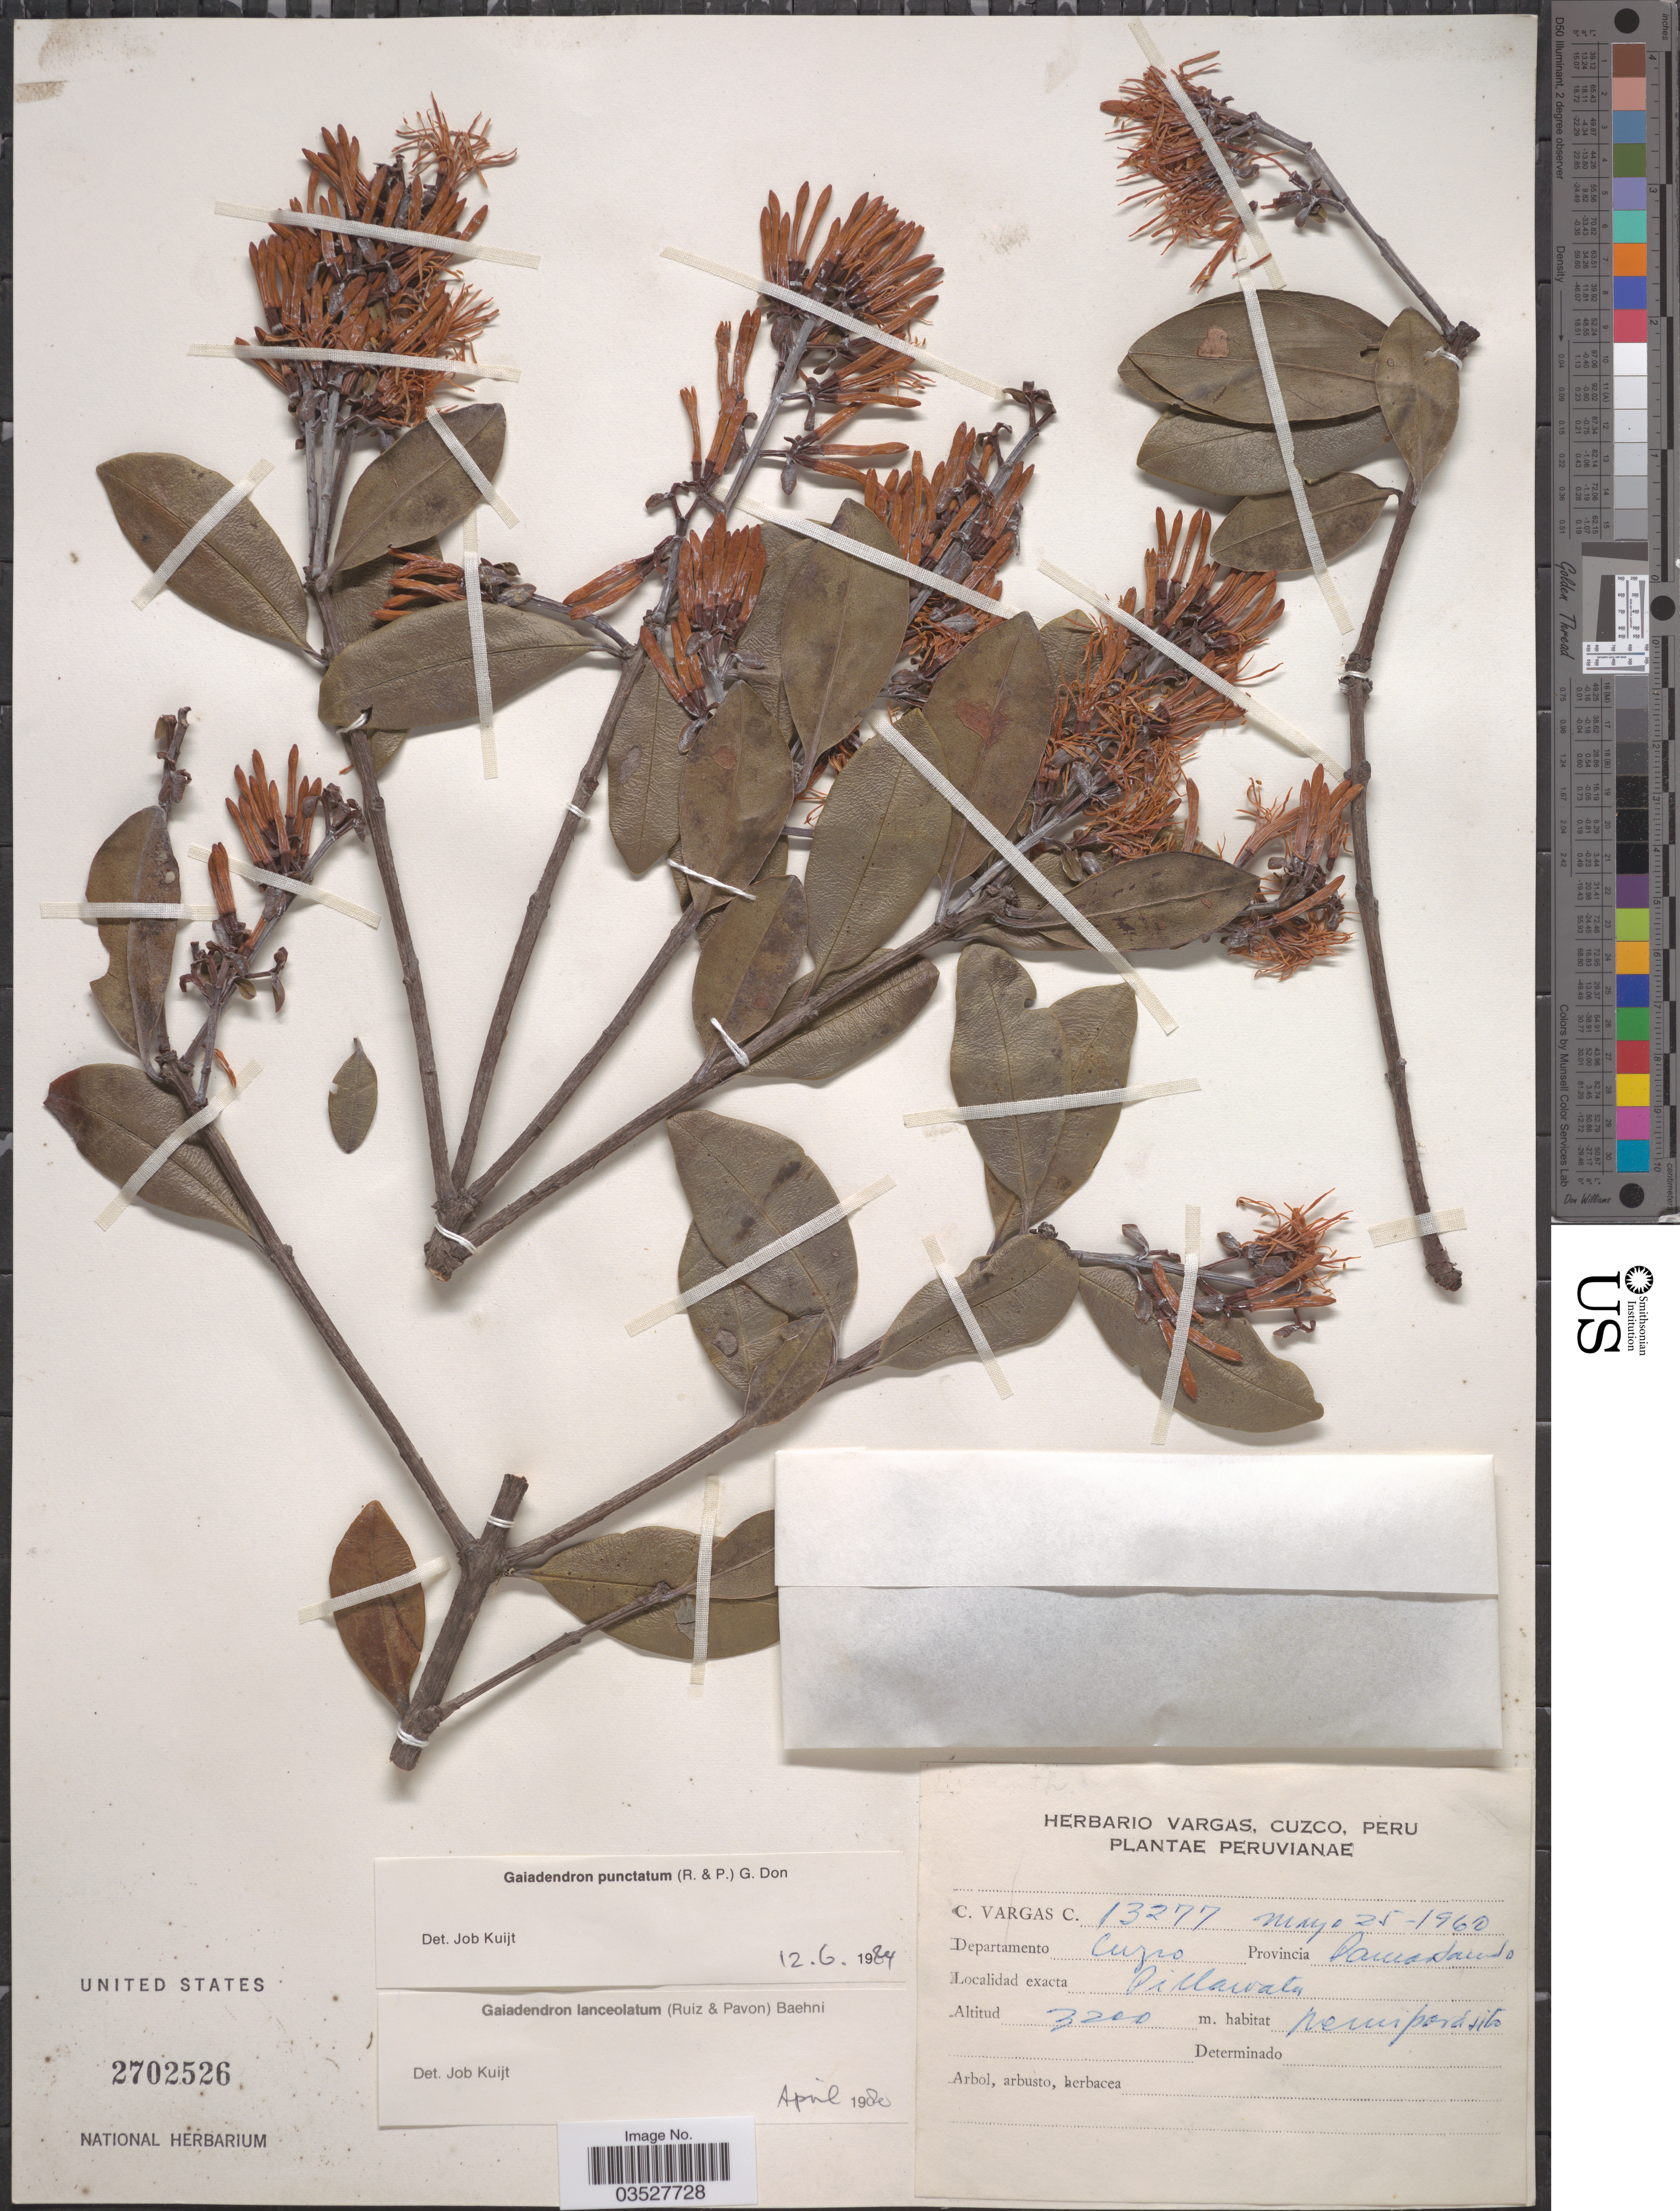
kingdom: Plantae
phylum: Tracheophyta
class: Magnoliopsida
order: Santalales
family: Loranthaceae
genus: Gaiadendron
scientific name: Gaiadendron punctatum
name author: (Ruiz & Pav.) G. Don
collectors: C. Vargas Calderón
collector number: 13277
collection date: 1960-05-25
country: Peru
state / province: Cusco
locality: Departamento Cuzco. Provincia Paucartambo. Pillawata.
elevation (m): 3200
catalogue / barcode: US 2702526